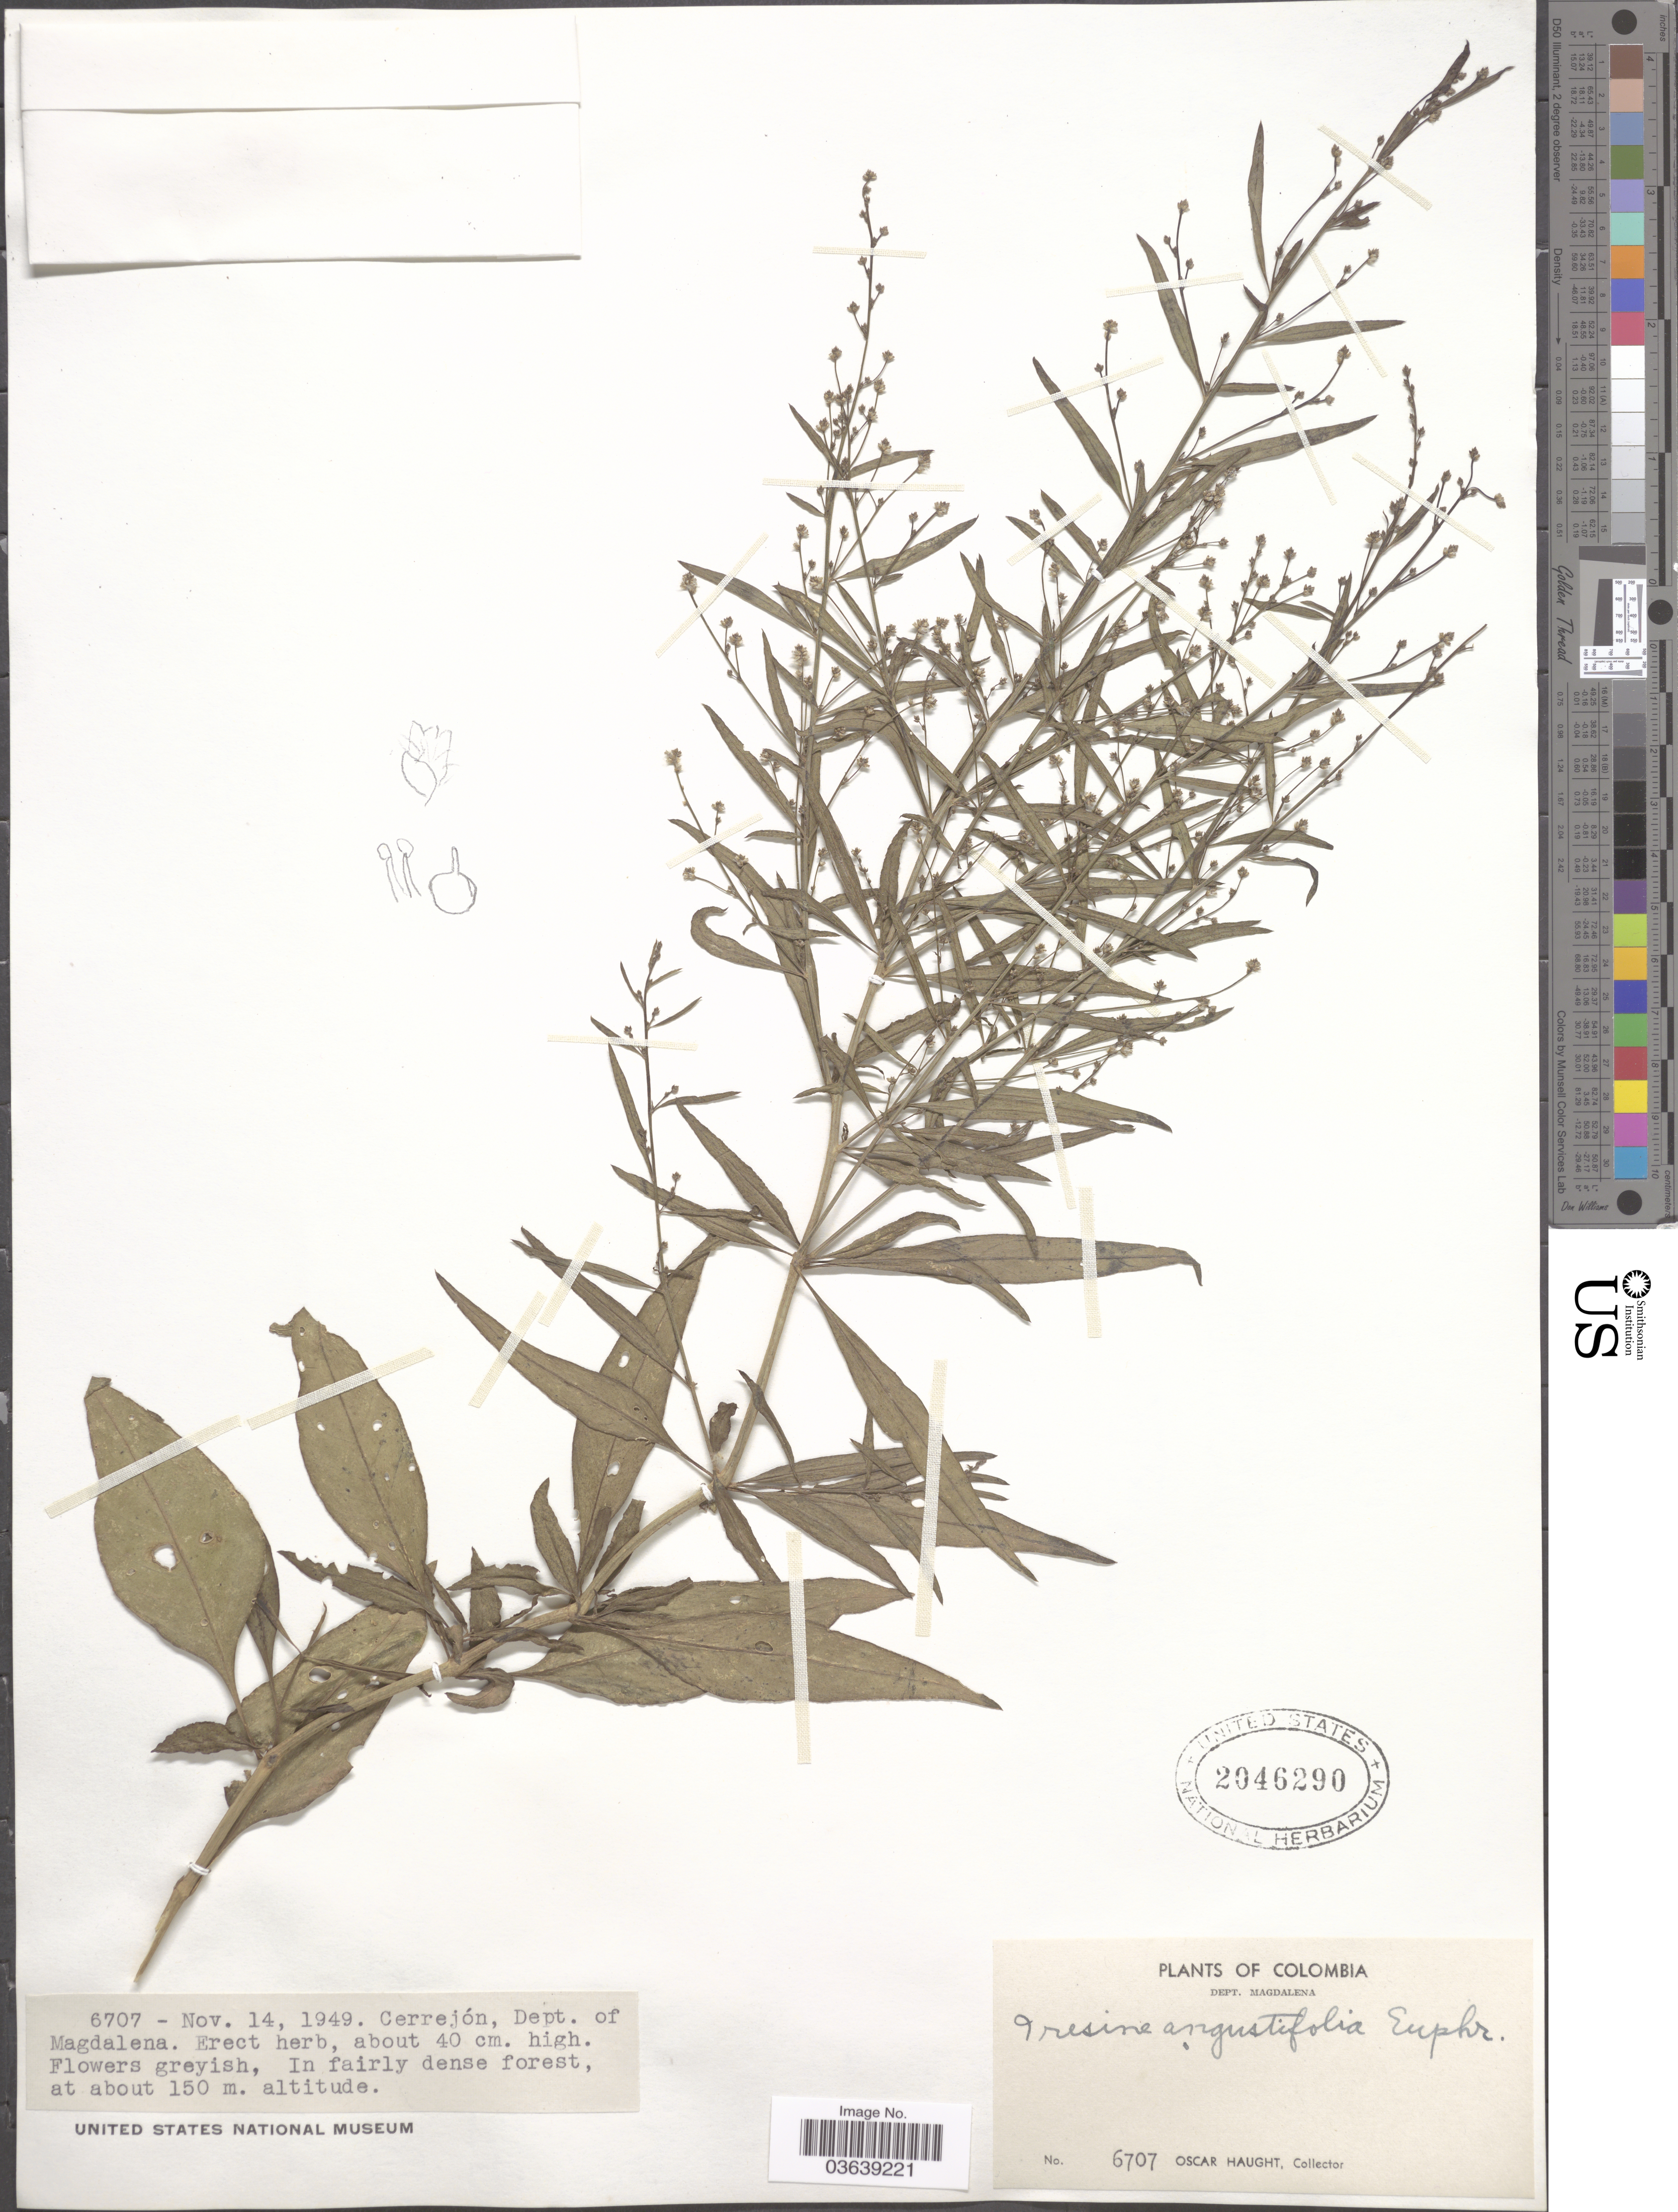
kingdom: Plantae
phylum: Tracheophyta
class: Magnoliopsida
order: Caryophyllales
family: Amaranthaceae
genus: Iresine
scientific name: Iresine angustifolia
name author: Euphrasén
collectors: O. L. Haught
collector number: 6707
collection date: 1949-11-14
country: Colombia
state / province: Magdalena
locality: Cerrejón, Dept. of Magdalena.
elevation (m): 150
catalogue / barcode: US 2046290